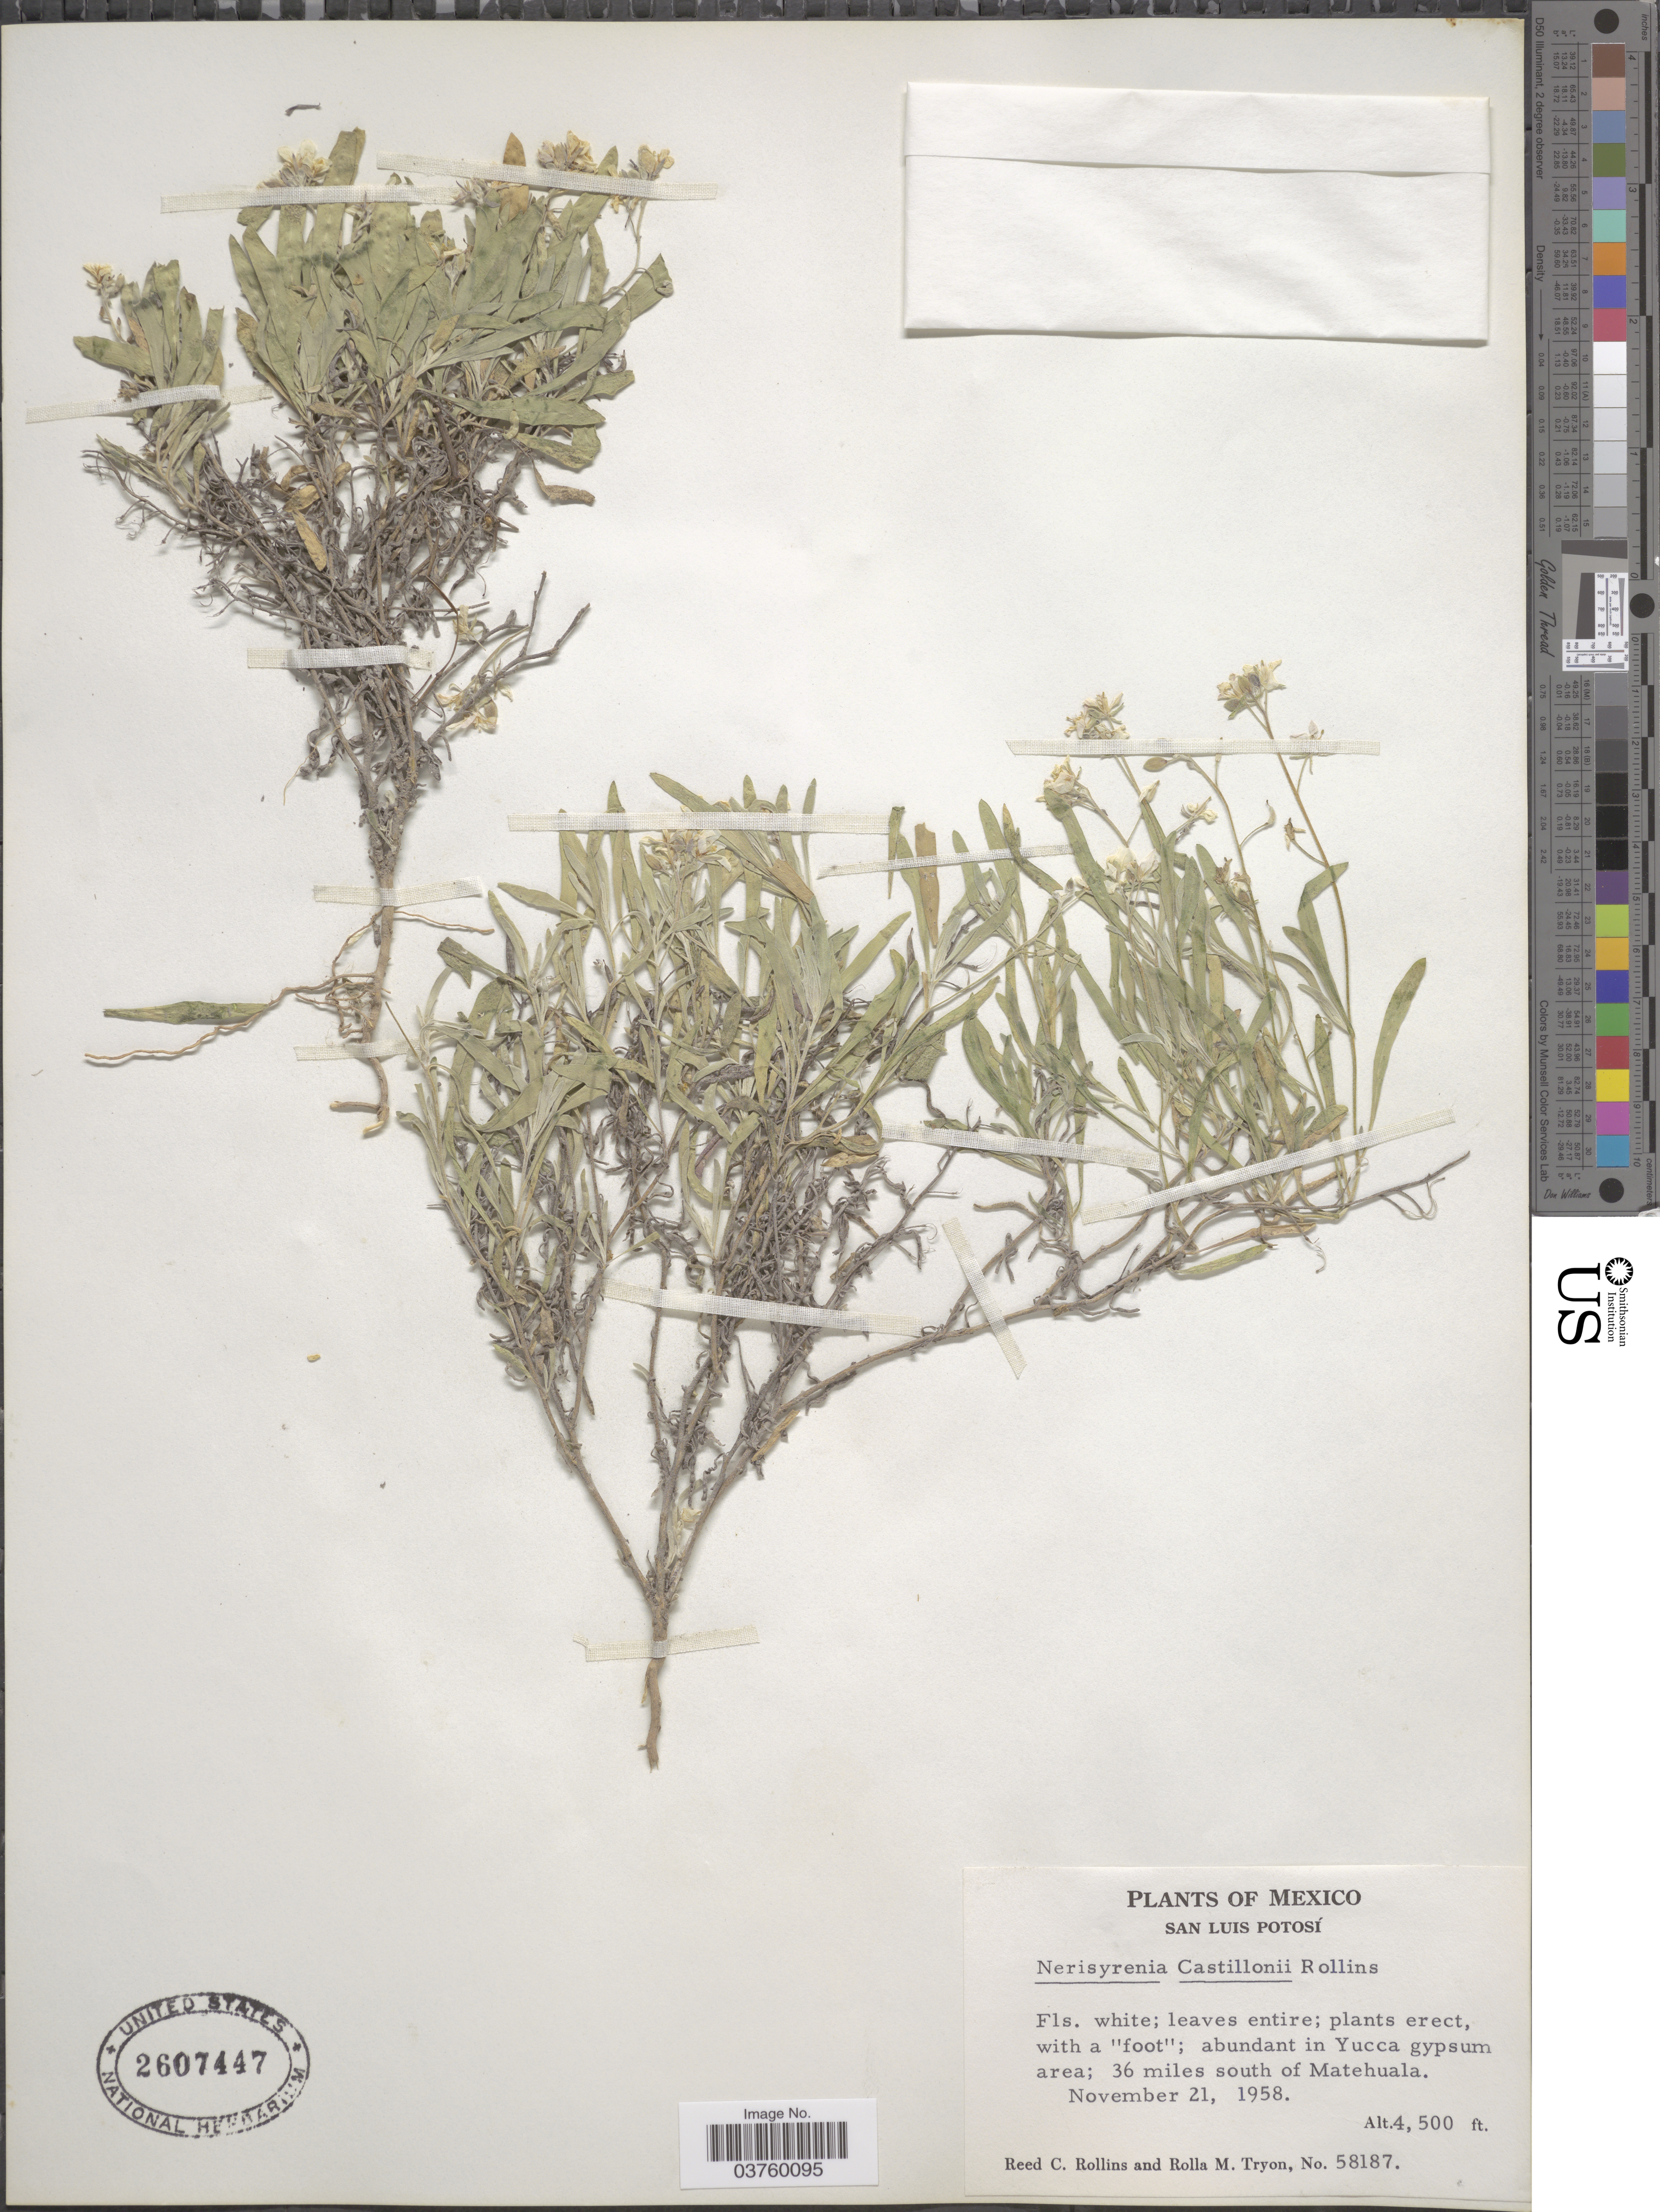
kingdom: Plantae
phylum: Tracheophyta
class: Magnoliopsida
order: Brassicales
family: Brassicaceae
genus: Nerisyrenia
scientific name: Nerisyrenia castillonii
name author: Rollins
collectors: R. C. Rollins & R. M. Tryon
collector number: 58187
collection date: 1958-11-21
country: Mexico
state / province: San Luis Potosí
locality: Abundant in Yucca gypsum area; 36 miles south of Matehuala.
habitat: abundant in yucca gypsum area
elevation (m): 1372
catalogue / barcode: US 2607447